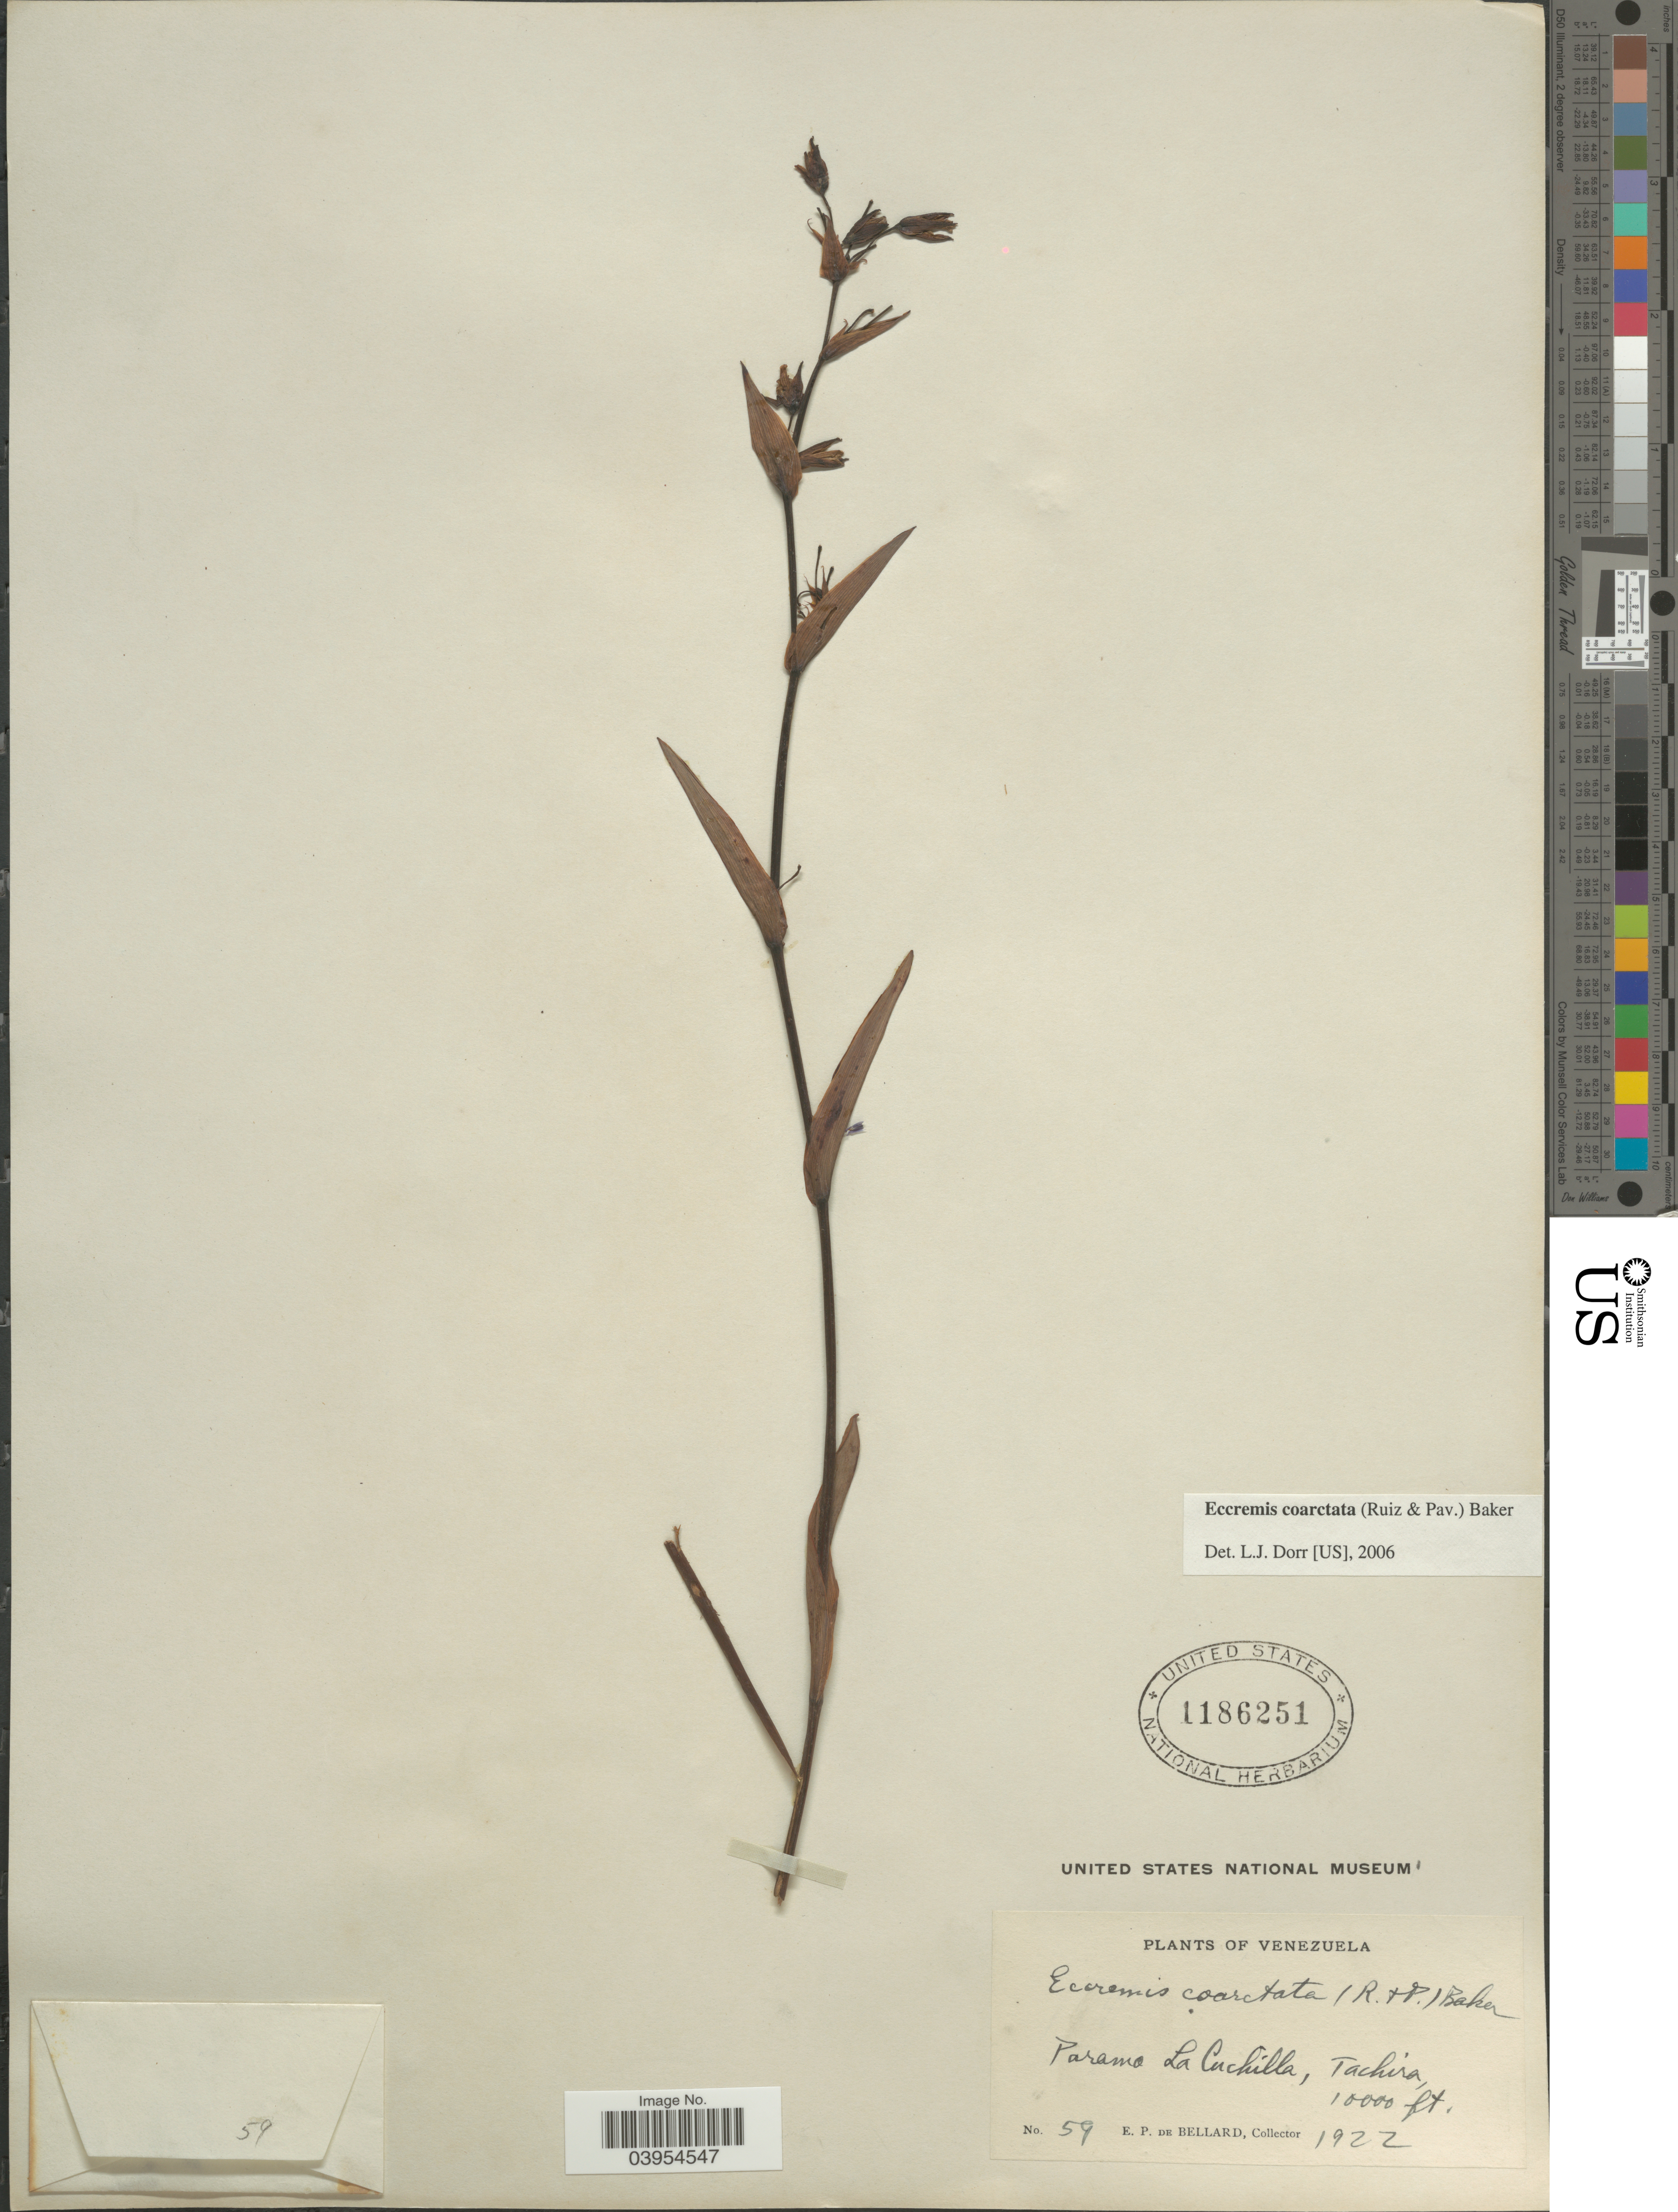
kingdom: Plantae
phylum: Tracheophyta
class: Liliopsida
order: Asparagales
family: Asphodelaceae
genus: Eccremis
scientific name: Eccremis coarctata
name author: Baker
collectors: E. de Bellard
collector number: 59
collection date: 1922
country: Venezuela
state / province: Tachira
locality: Paramo La Cuchilla, Tachira.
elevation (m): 3048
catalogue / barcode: US 1186251